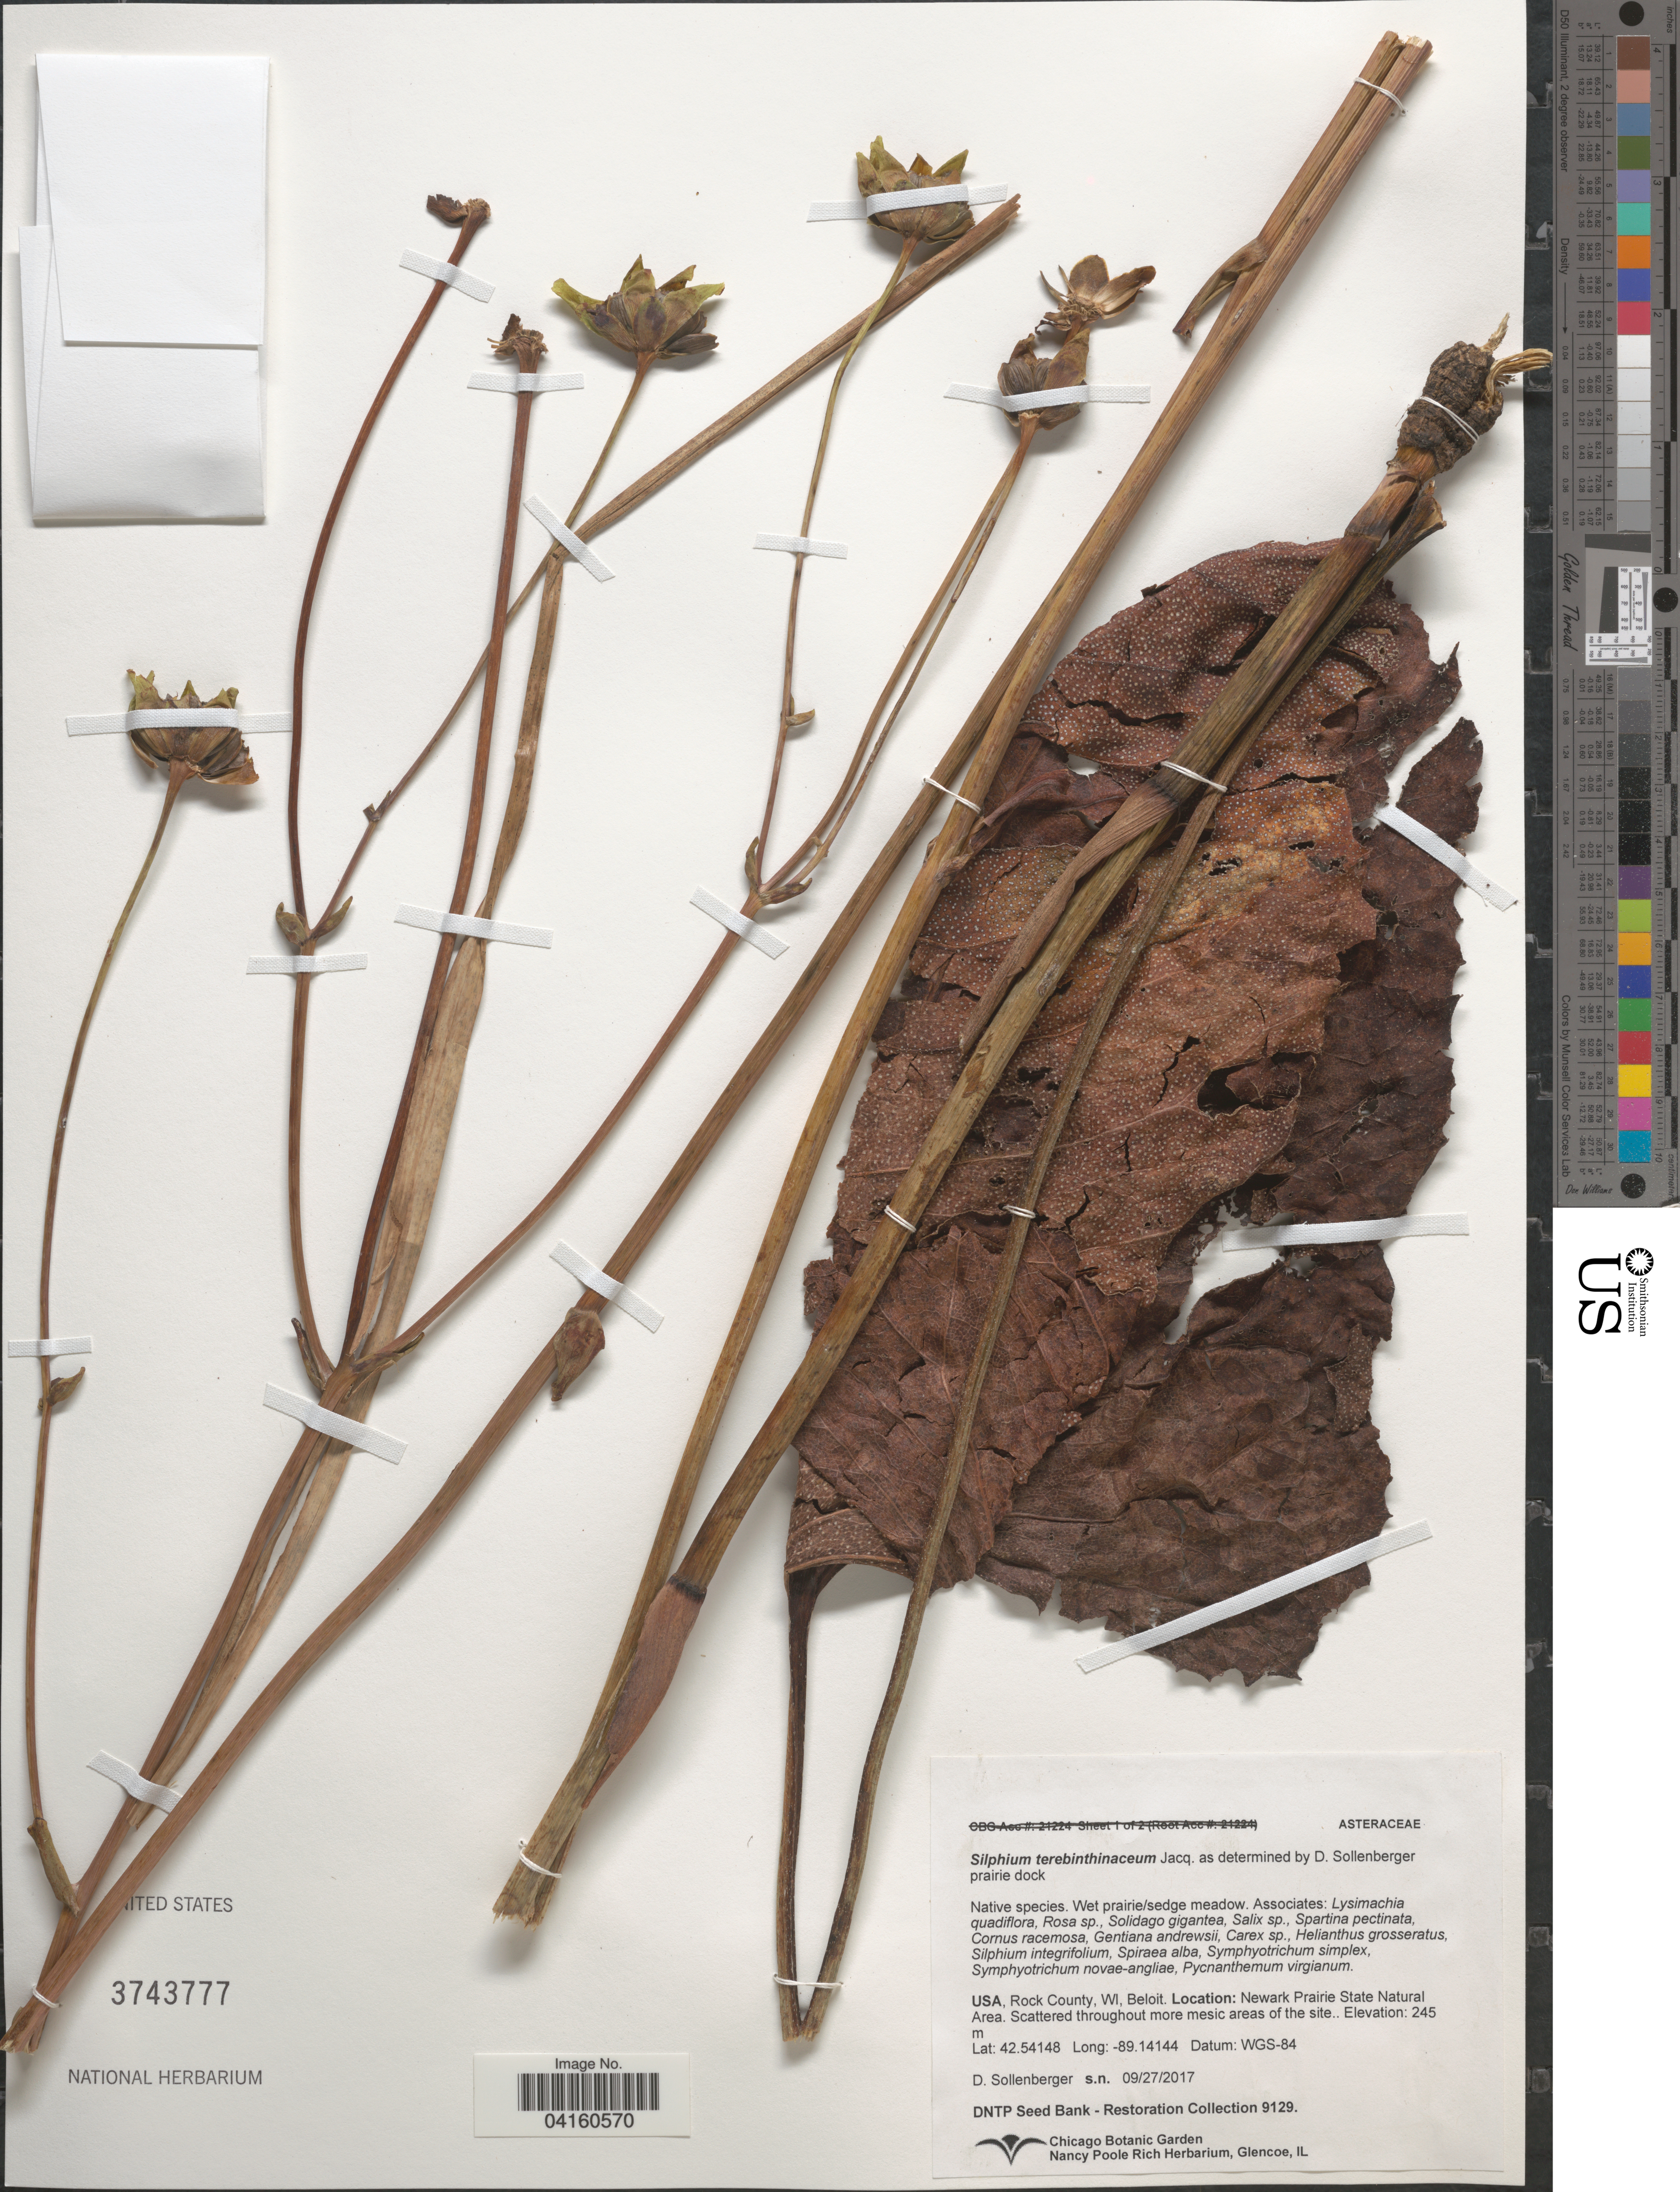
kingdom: Plantae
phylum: Tracheophyta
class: Magnoliopsida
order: Asterales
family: Asteraceae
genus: Silphium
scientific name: Silphium terebinthinaceum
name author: Jacq.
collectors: D. Sollenberger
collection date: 2017-09-27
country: United States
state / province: Wisconsin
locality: Rock County. Newark Prairie State Natural Area.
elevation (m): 245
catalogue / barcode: US 3743777